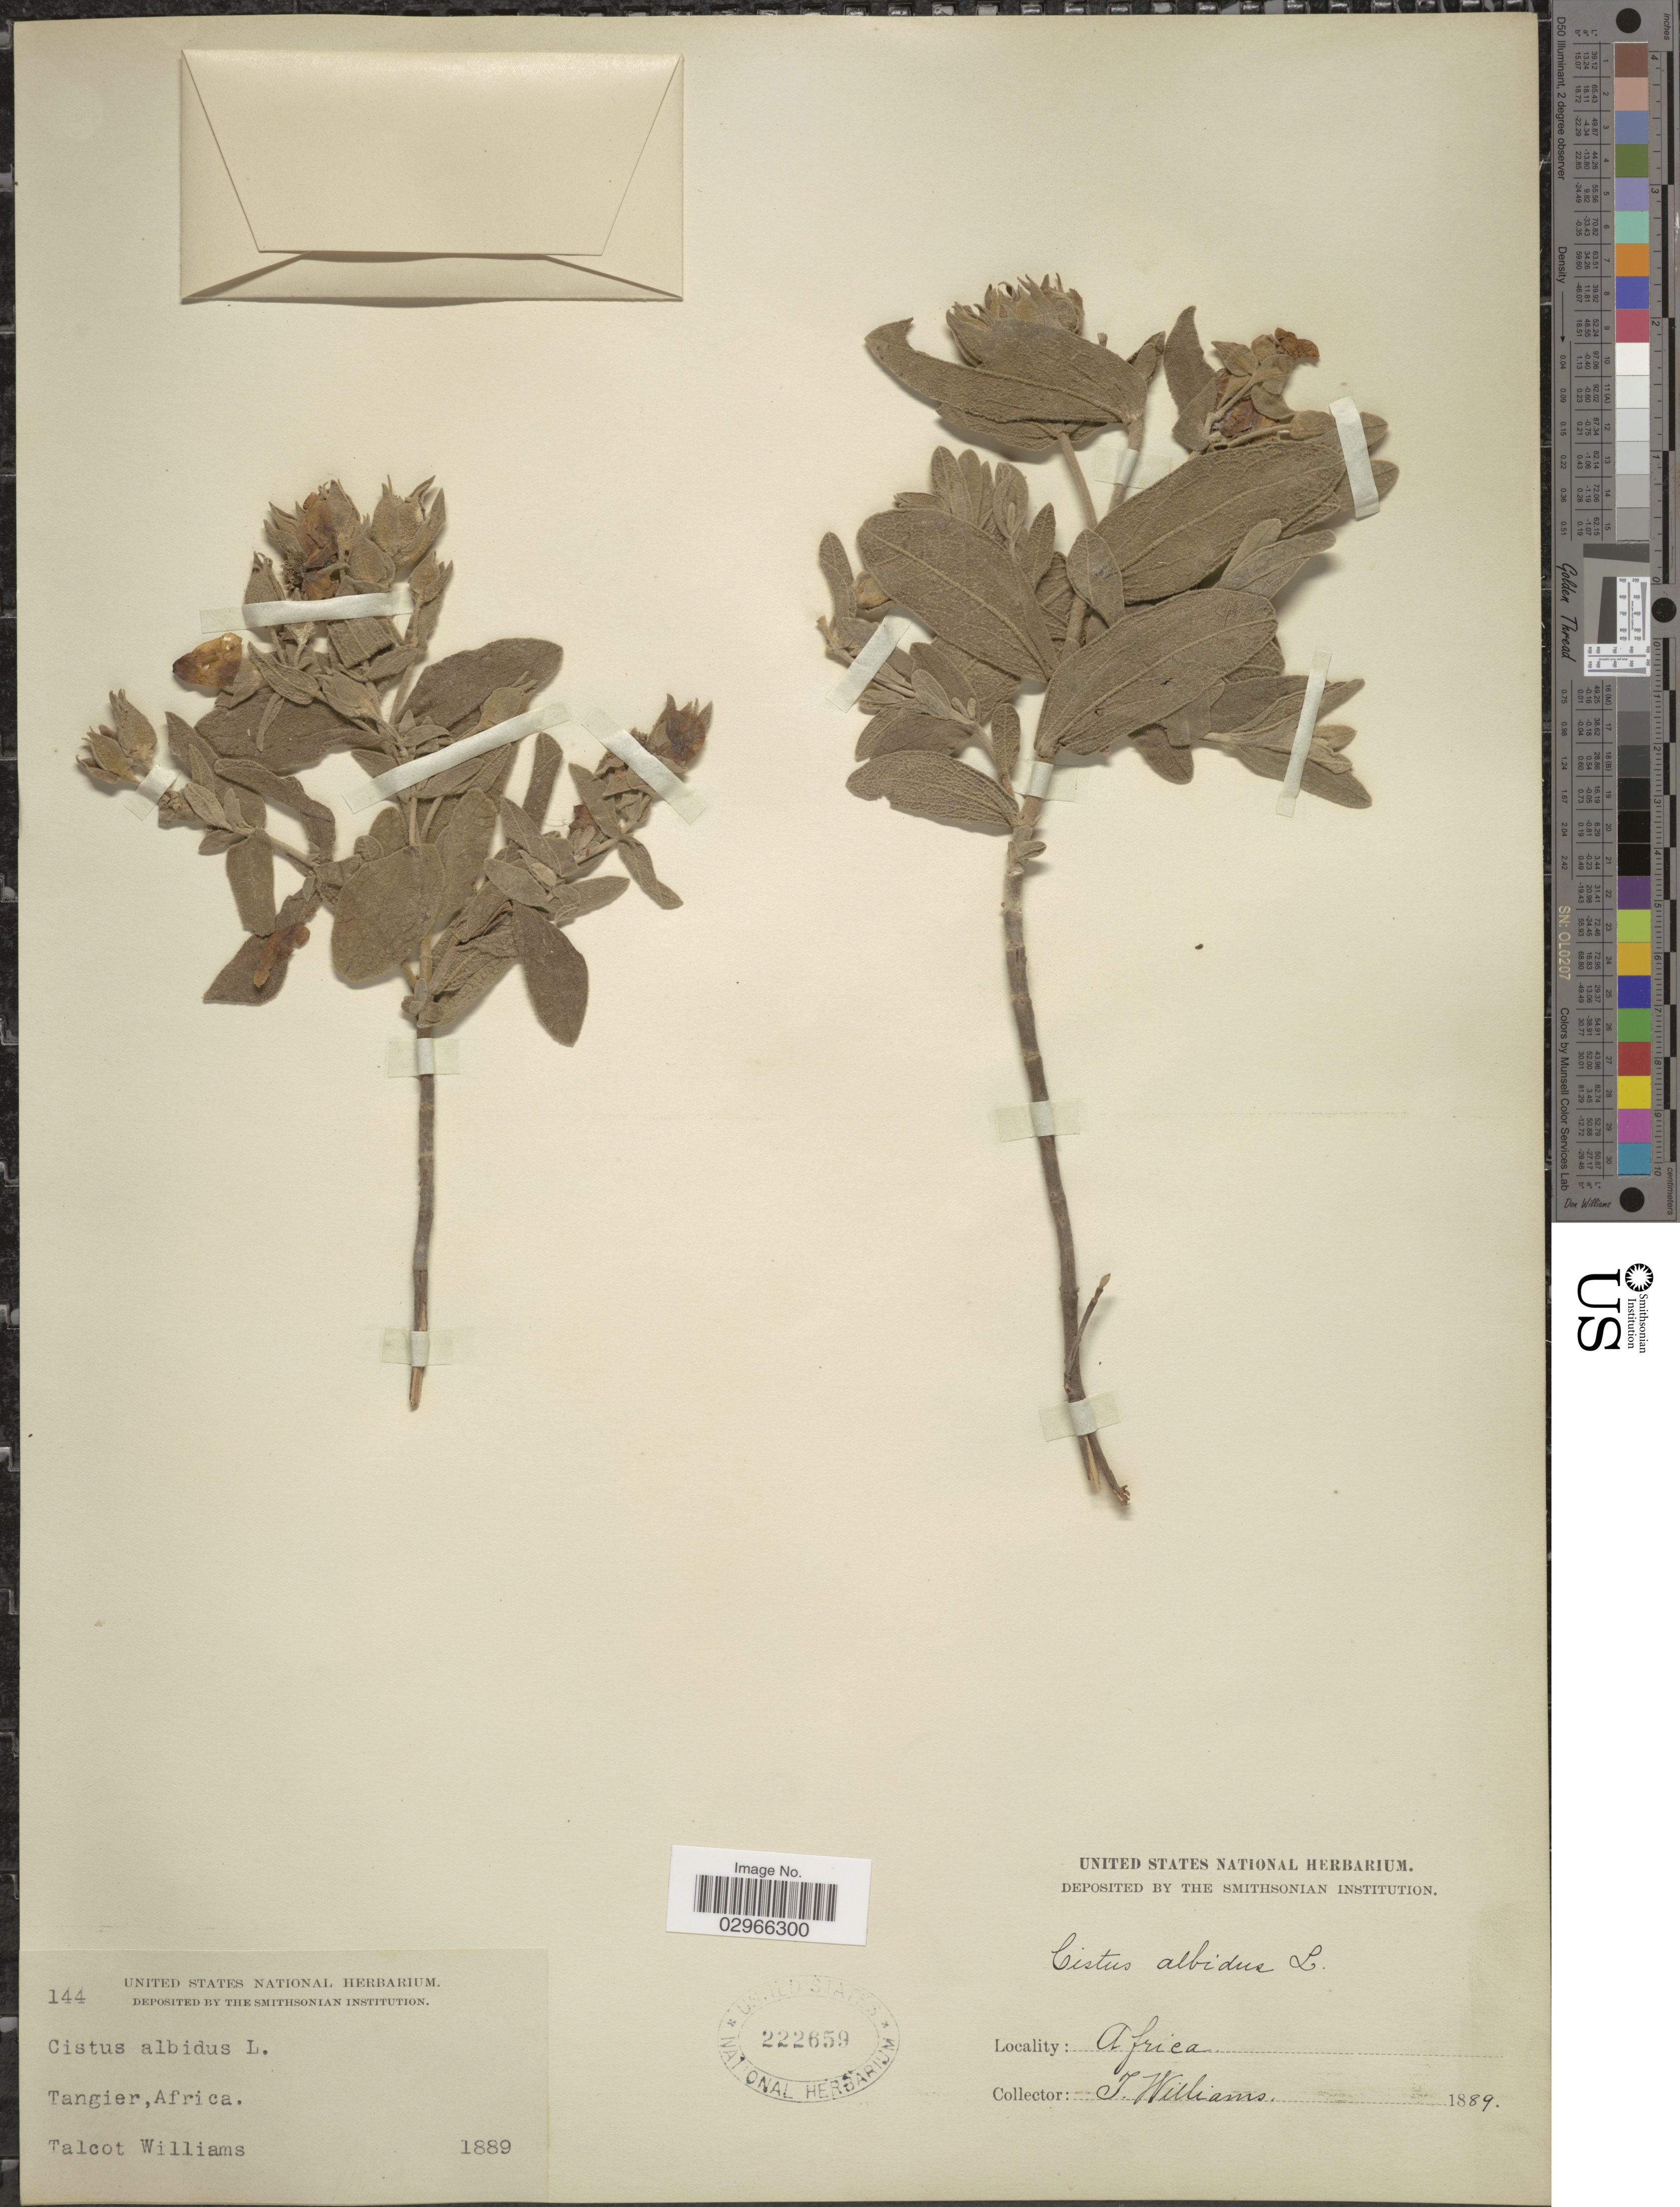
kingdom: Plantae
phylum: Tracheophyta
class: Magnoliopsida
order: Malvales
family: Cistaceae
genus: Cistus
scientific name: Cistus albidus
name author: L.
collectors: T. Williams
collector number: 144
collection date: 1889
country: Morocco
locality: Tangier.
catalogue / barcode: US 222659